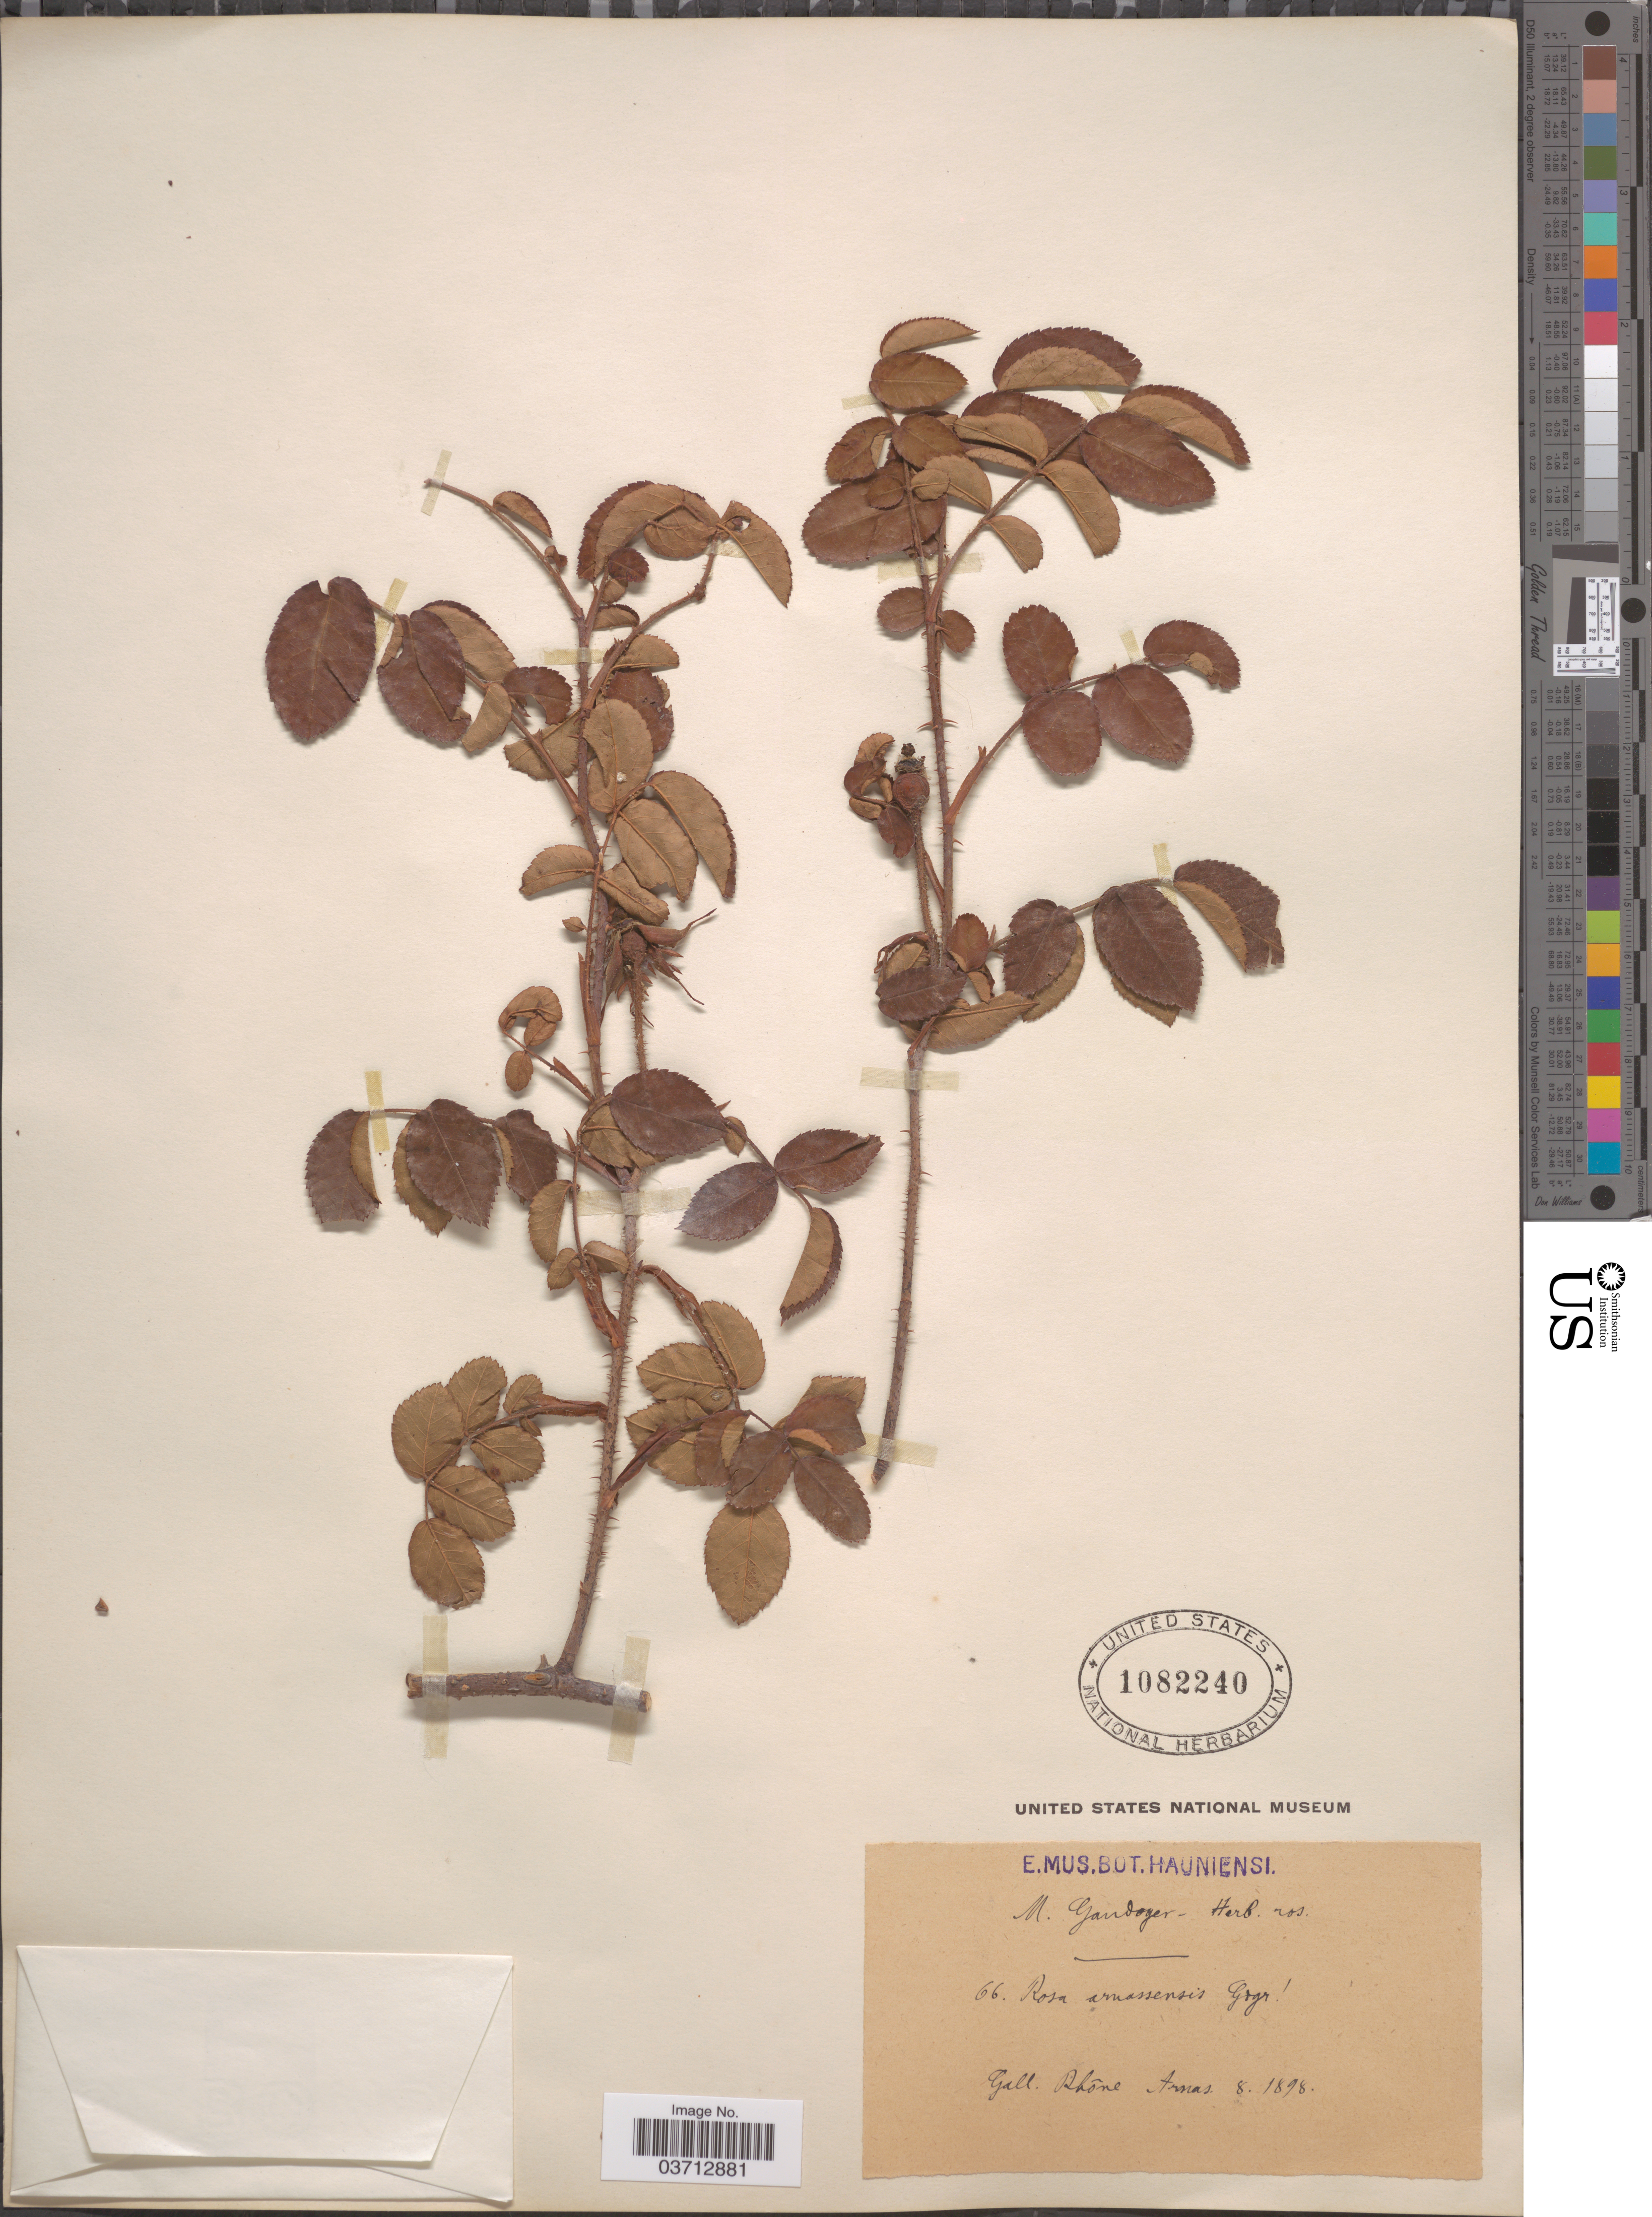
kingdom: Plantae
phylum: Tracheophyta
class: Magnoliopsida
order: Rosales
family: Rosaceae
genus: Rosa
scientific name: Rosa armassensis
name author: Gand.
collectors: M. Gandoger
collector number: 66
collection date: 1898-08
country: France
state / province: Auvergne-Rhône-Alpes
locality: Gall. Rhône Arnas.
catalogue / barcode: US 1082240